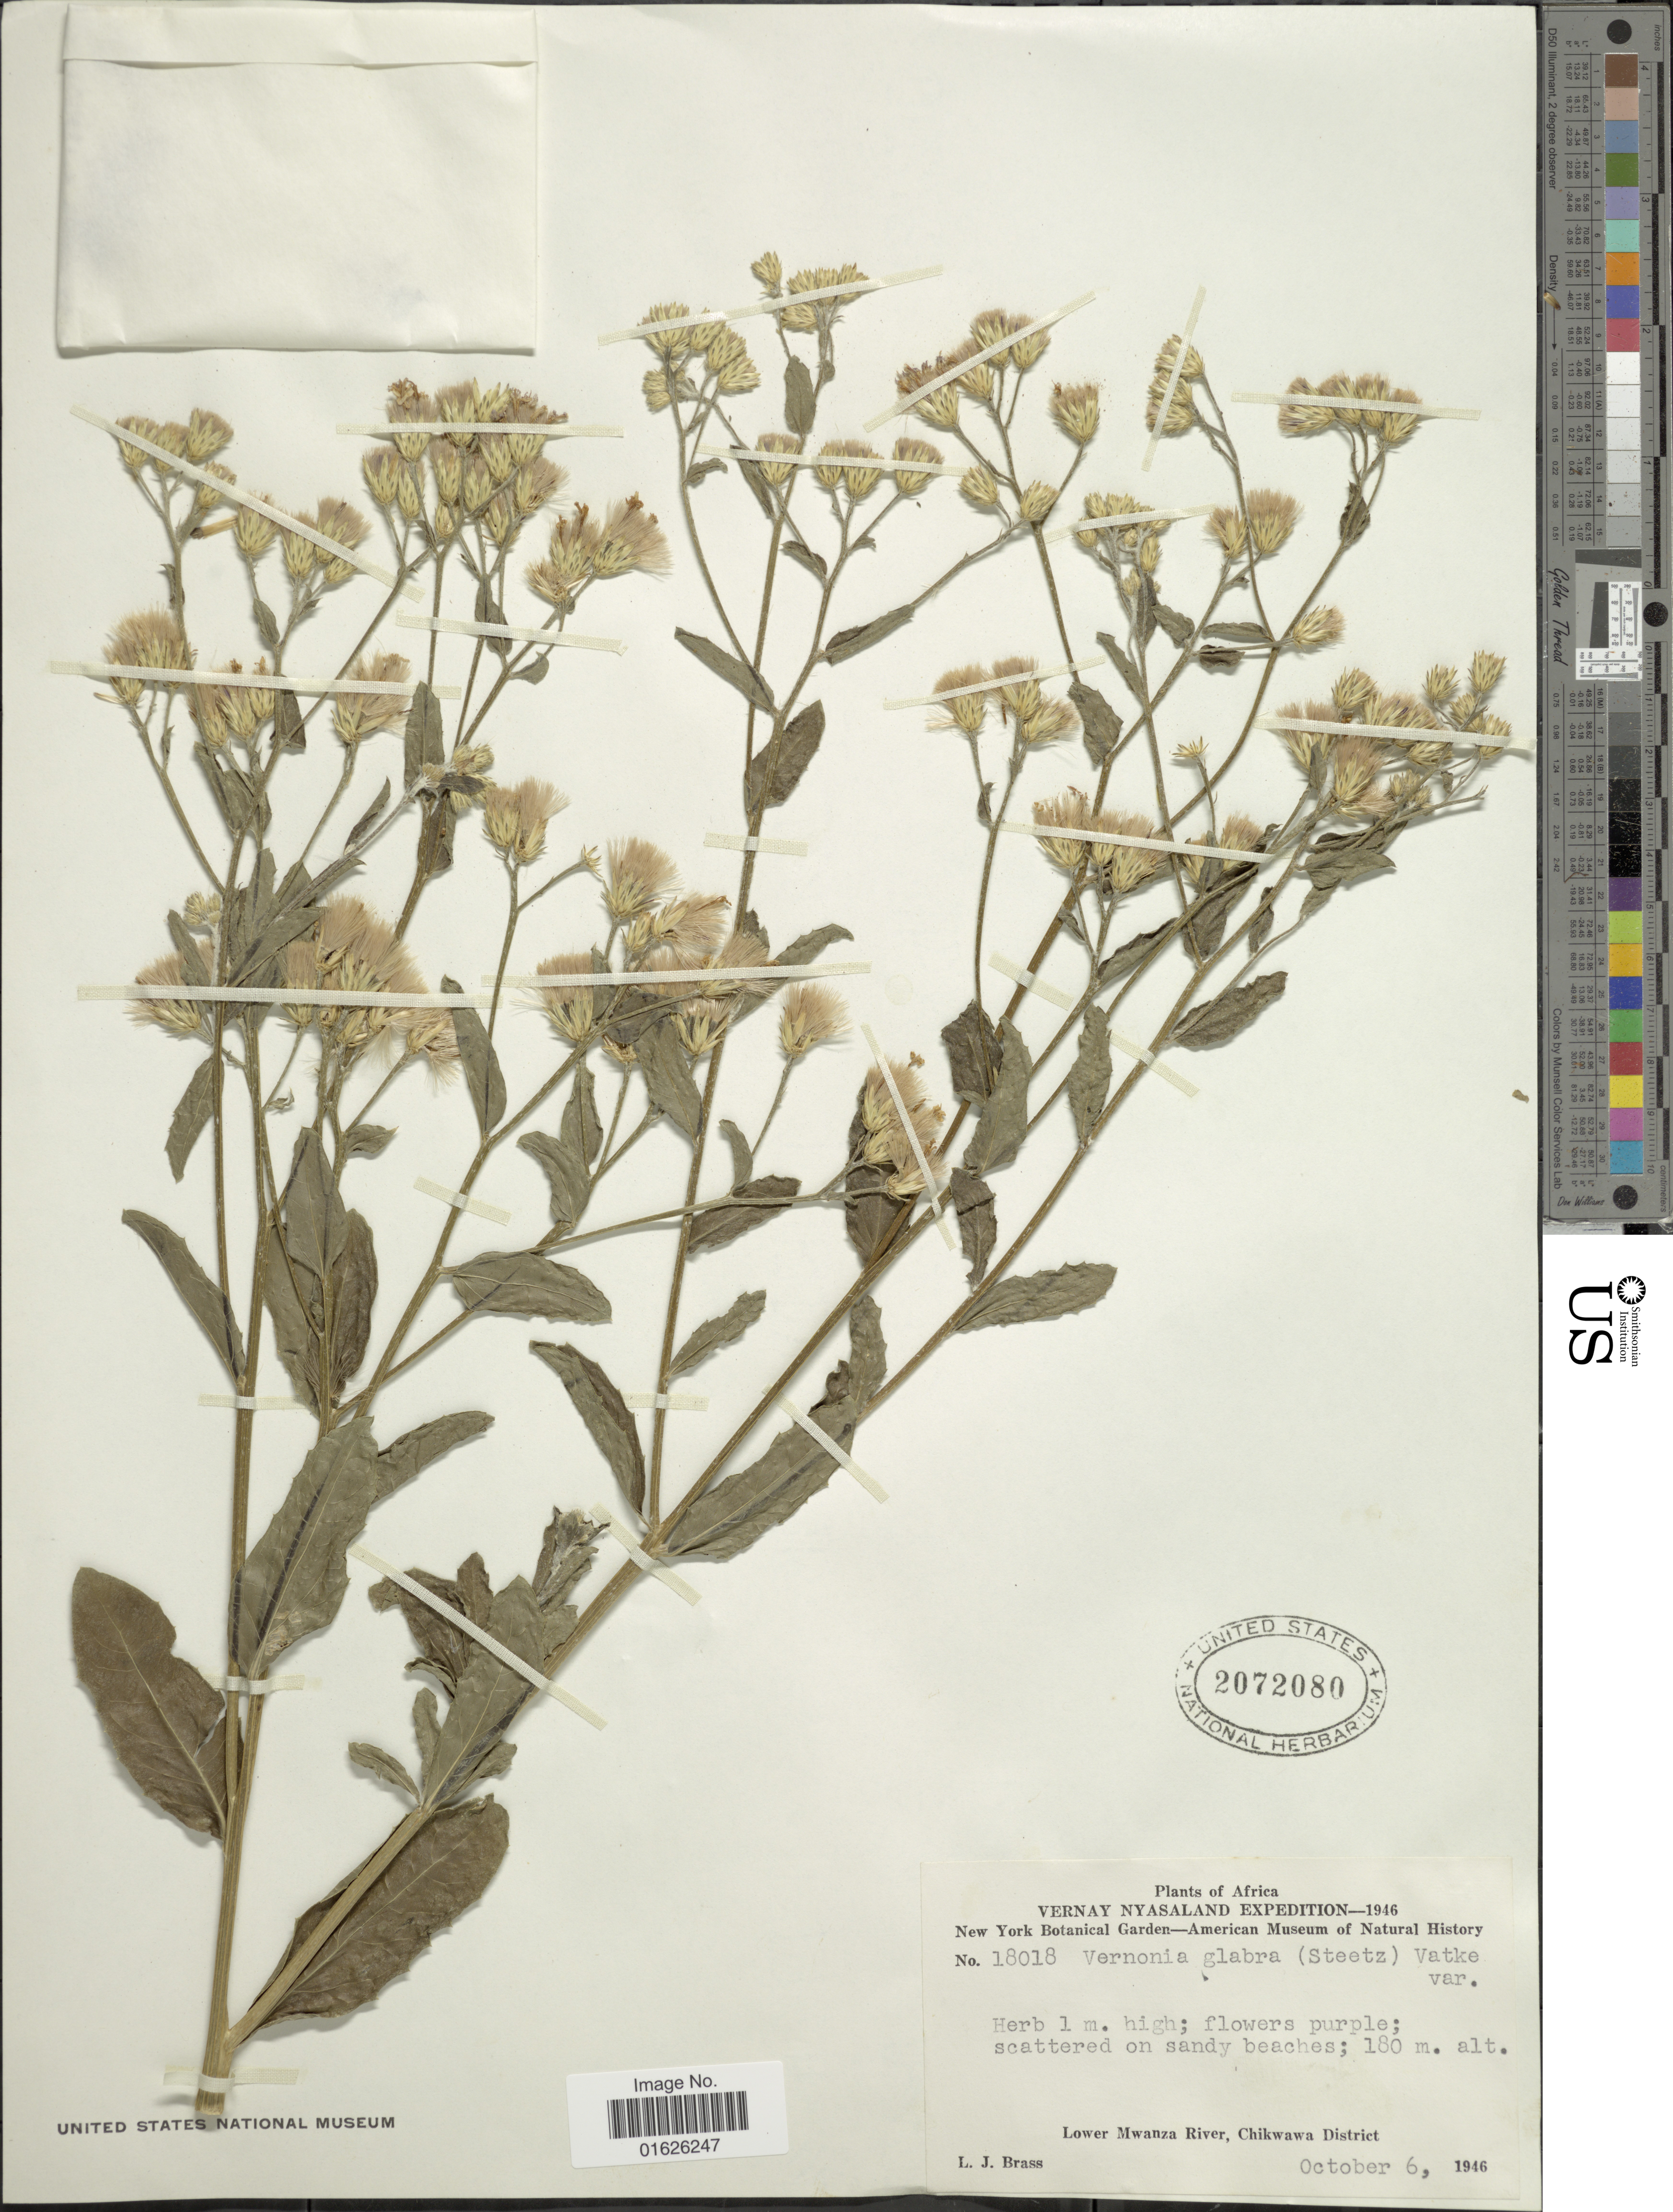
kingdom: Plantae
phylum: Tracheophyta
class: Magnoliopsida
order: Asterales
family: Asteraceae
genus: Linzia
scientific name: Linzia glabra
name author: Steetz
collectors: L. J. Brass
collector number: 18018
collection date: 1946-10-03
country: Malawi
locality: Vernay Nyasaland, Lower Mwanza River, Chikwawa District.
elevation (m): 180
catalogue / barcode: US 2072080